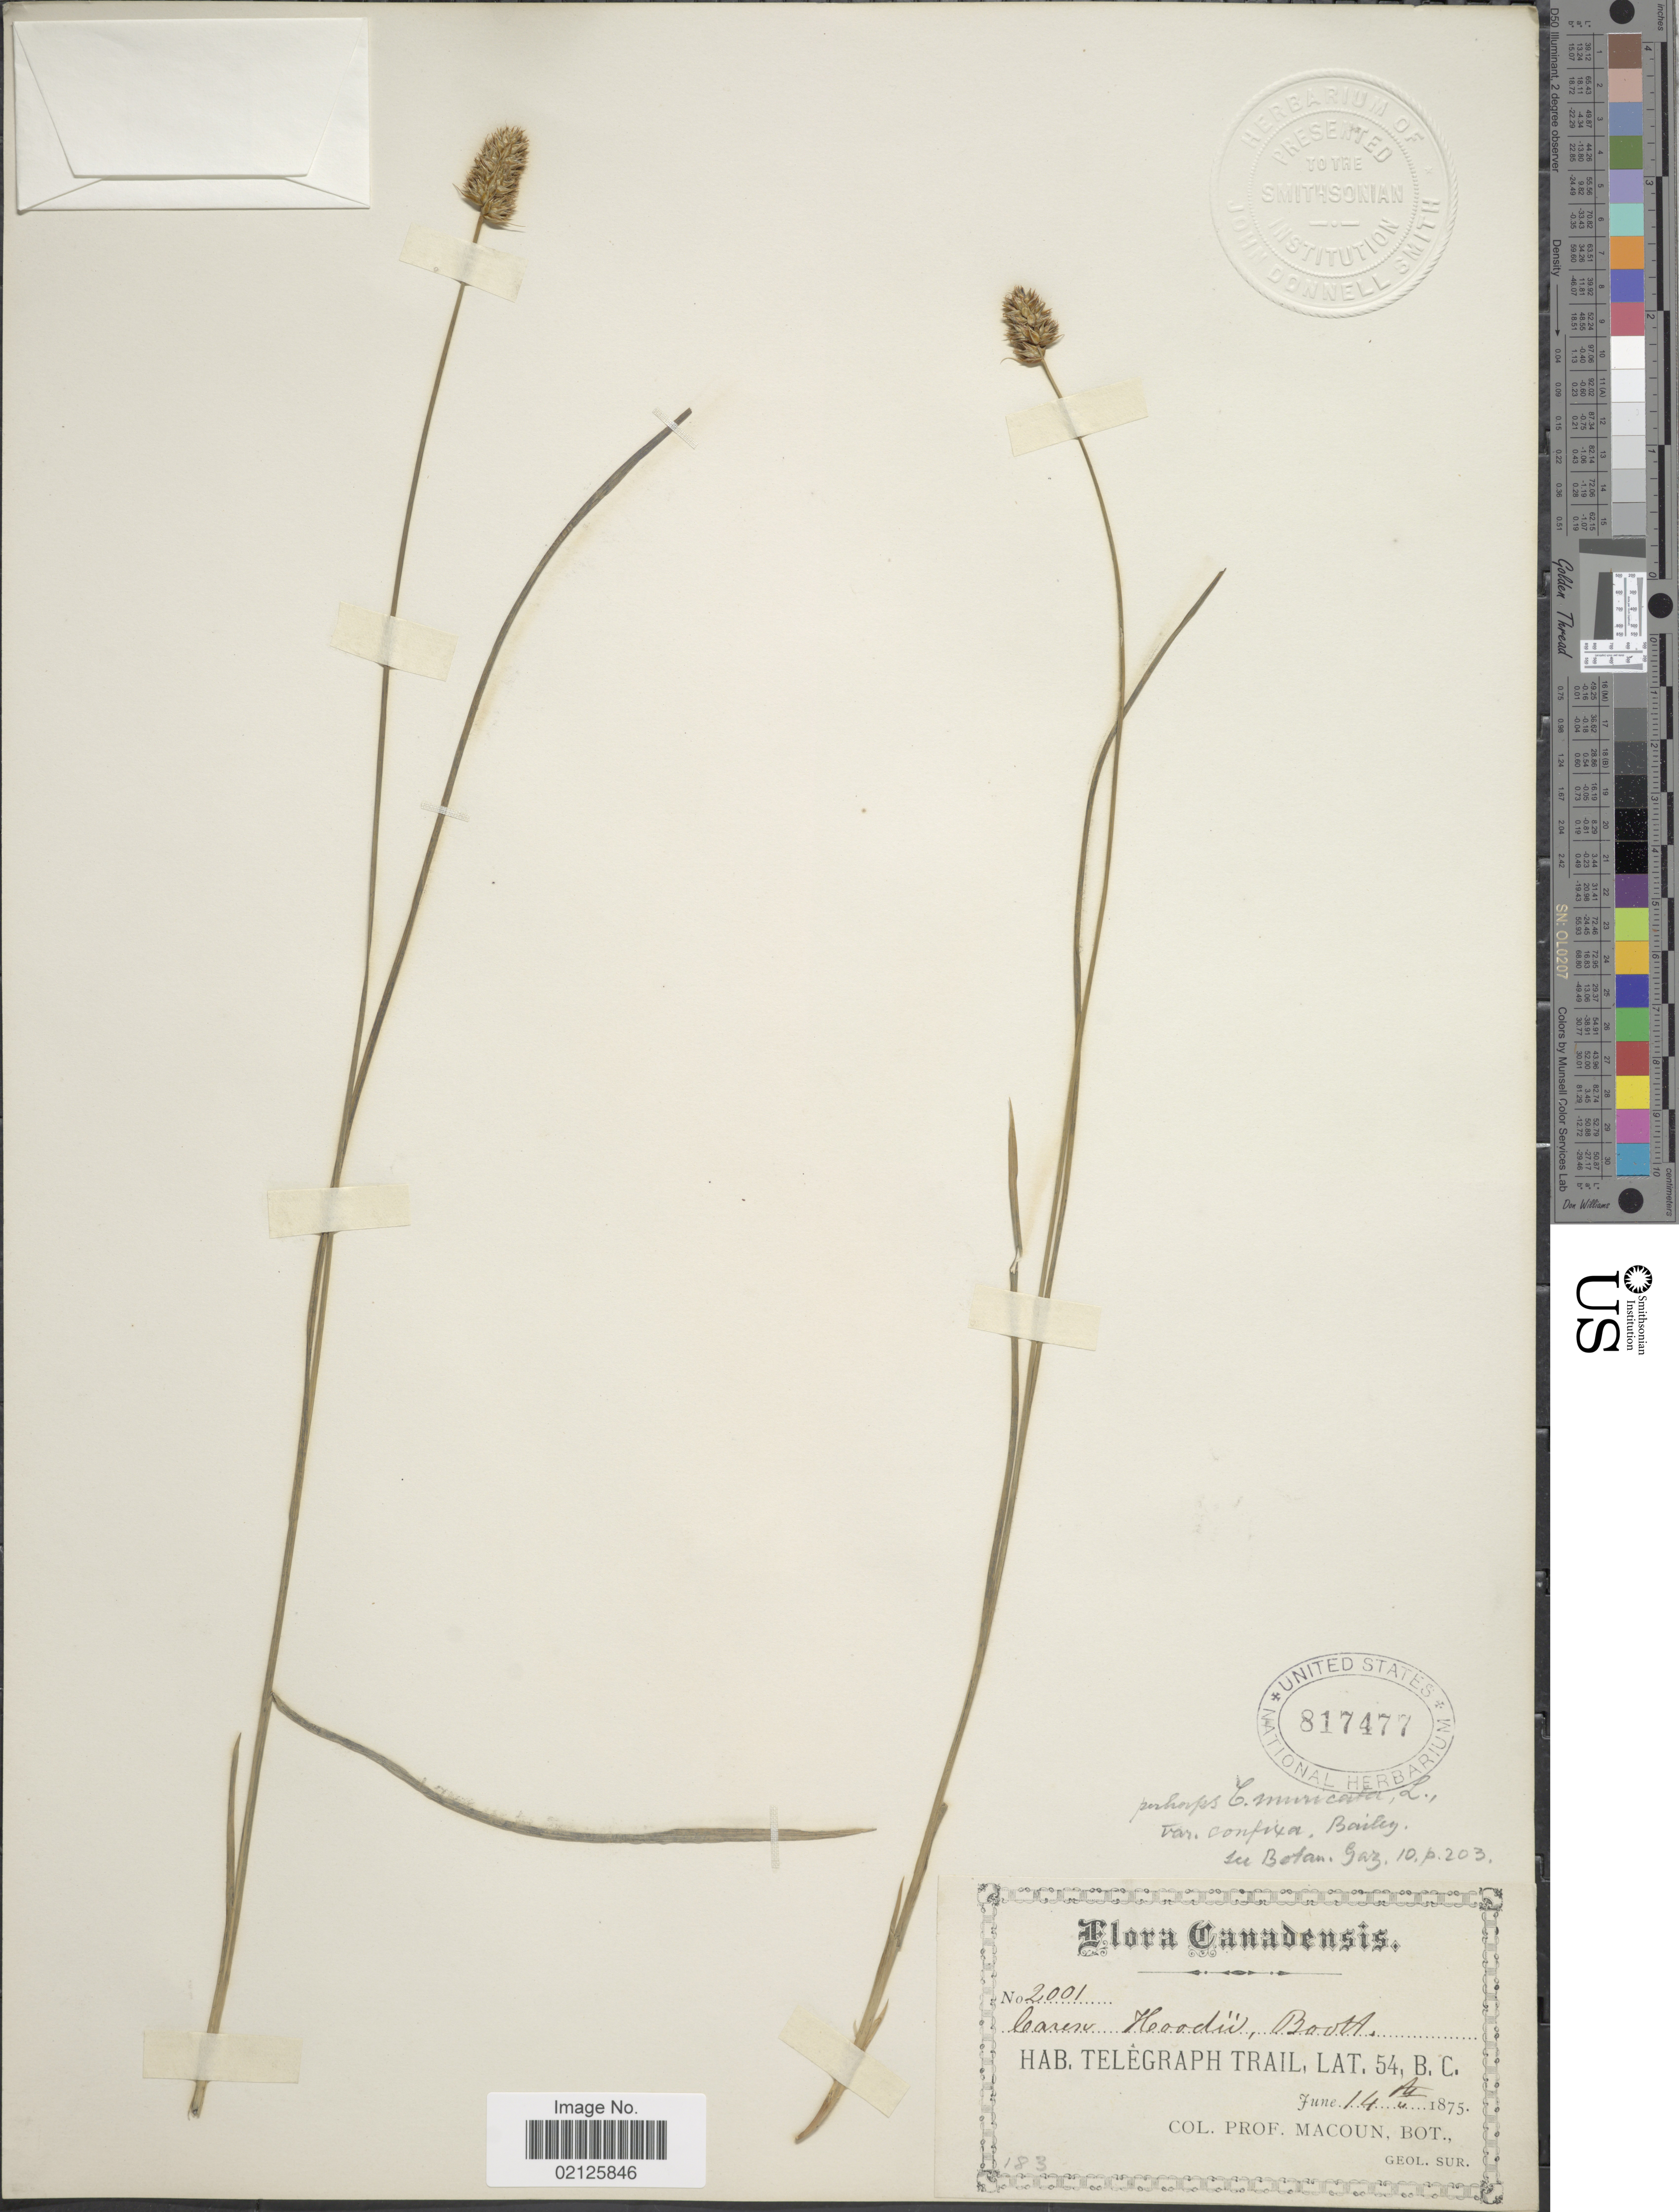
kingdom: Plantae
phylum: Tracheophyta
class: Liliopsida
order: Poales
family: Cyperaceae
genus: Carex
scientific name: Carex muricata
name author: L.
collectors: -- Macoun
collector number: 2001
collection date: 1875-06-14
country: Canada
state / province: British Columbia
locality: Telegraph Trail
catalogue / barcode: US 817477